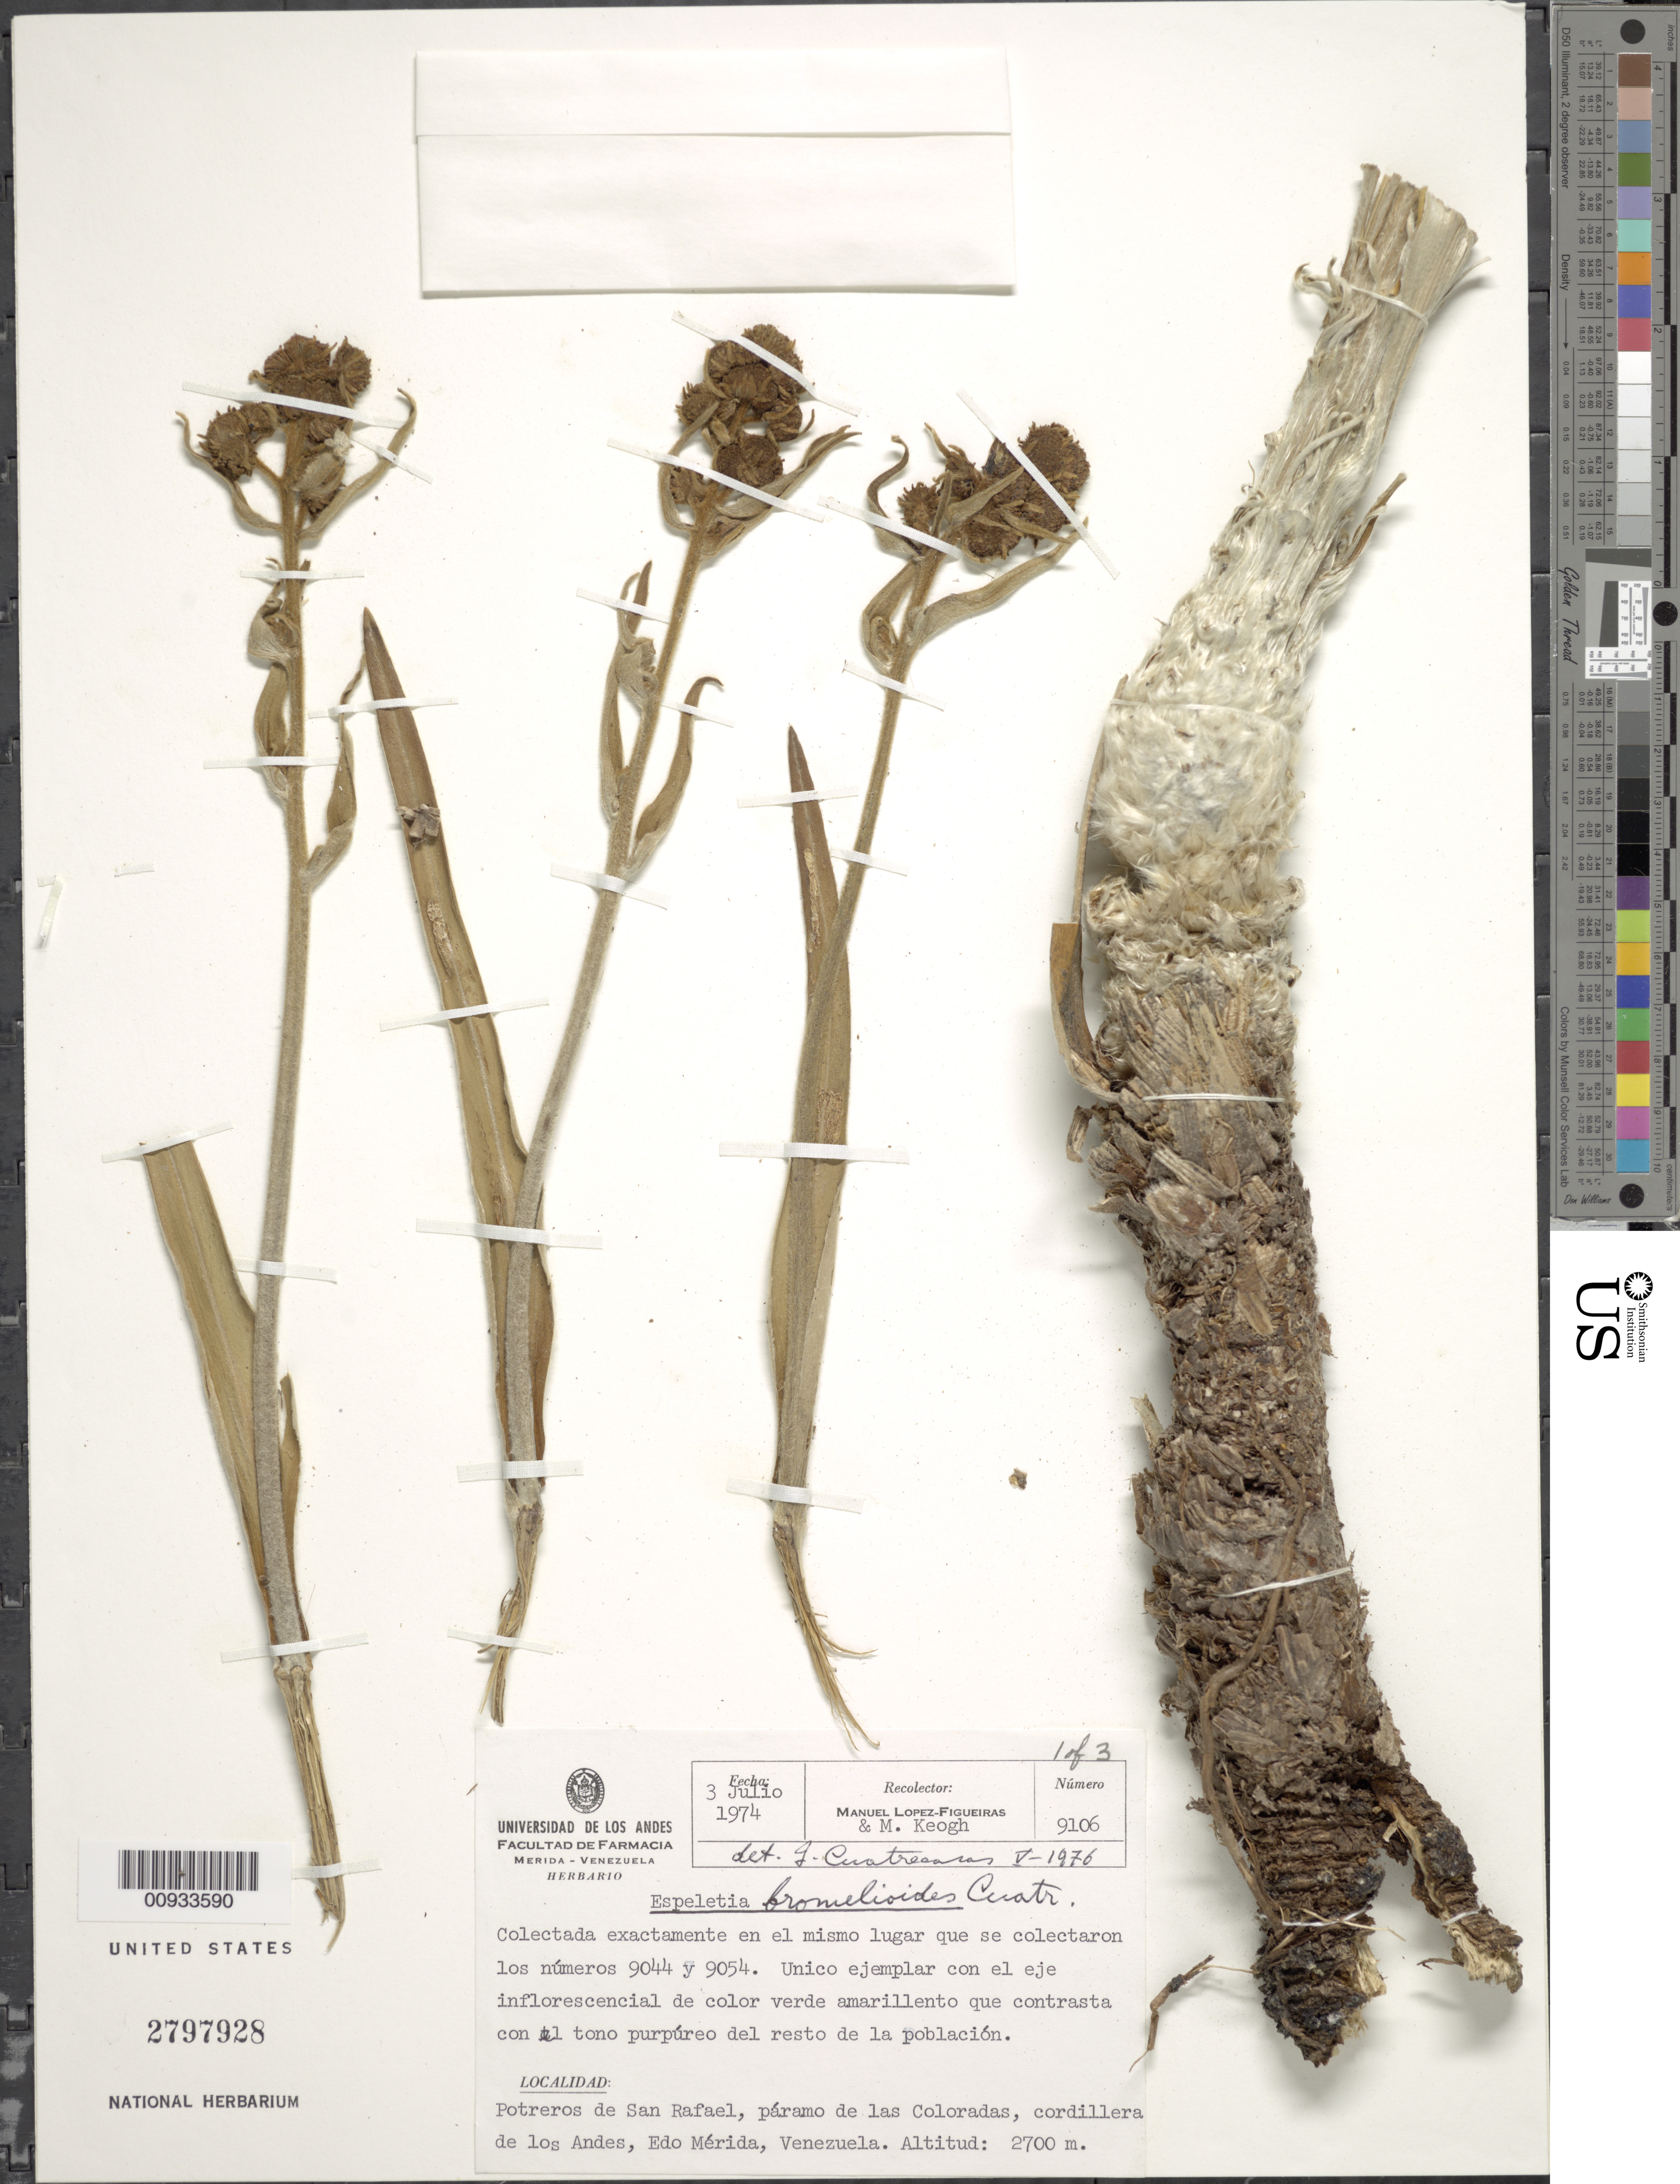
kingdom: Plantae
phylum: Tracheophyta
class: Magnoliopsida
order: Asterales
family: Asteraceae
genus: Ruilopezia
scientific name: Ruilopezia bromelioides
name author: (Cuatrec.) Cuatrec.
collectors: M. López Figueiras & M. Keogh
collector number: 9106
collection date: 1974-07-03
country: Venezuela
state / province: Mérida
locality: Páramo de Las Coloradas. Potreros de San Rafael, Páramo de Las Coloradas, Cordillera de los Andes.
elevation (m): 2700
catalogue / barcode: US 2797928